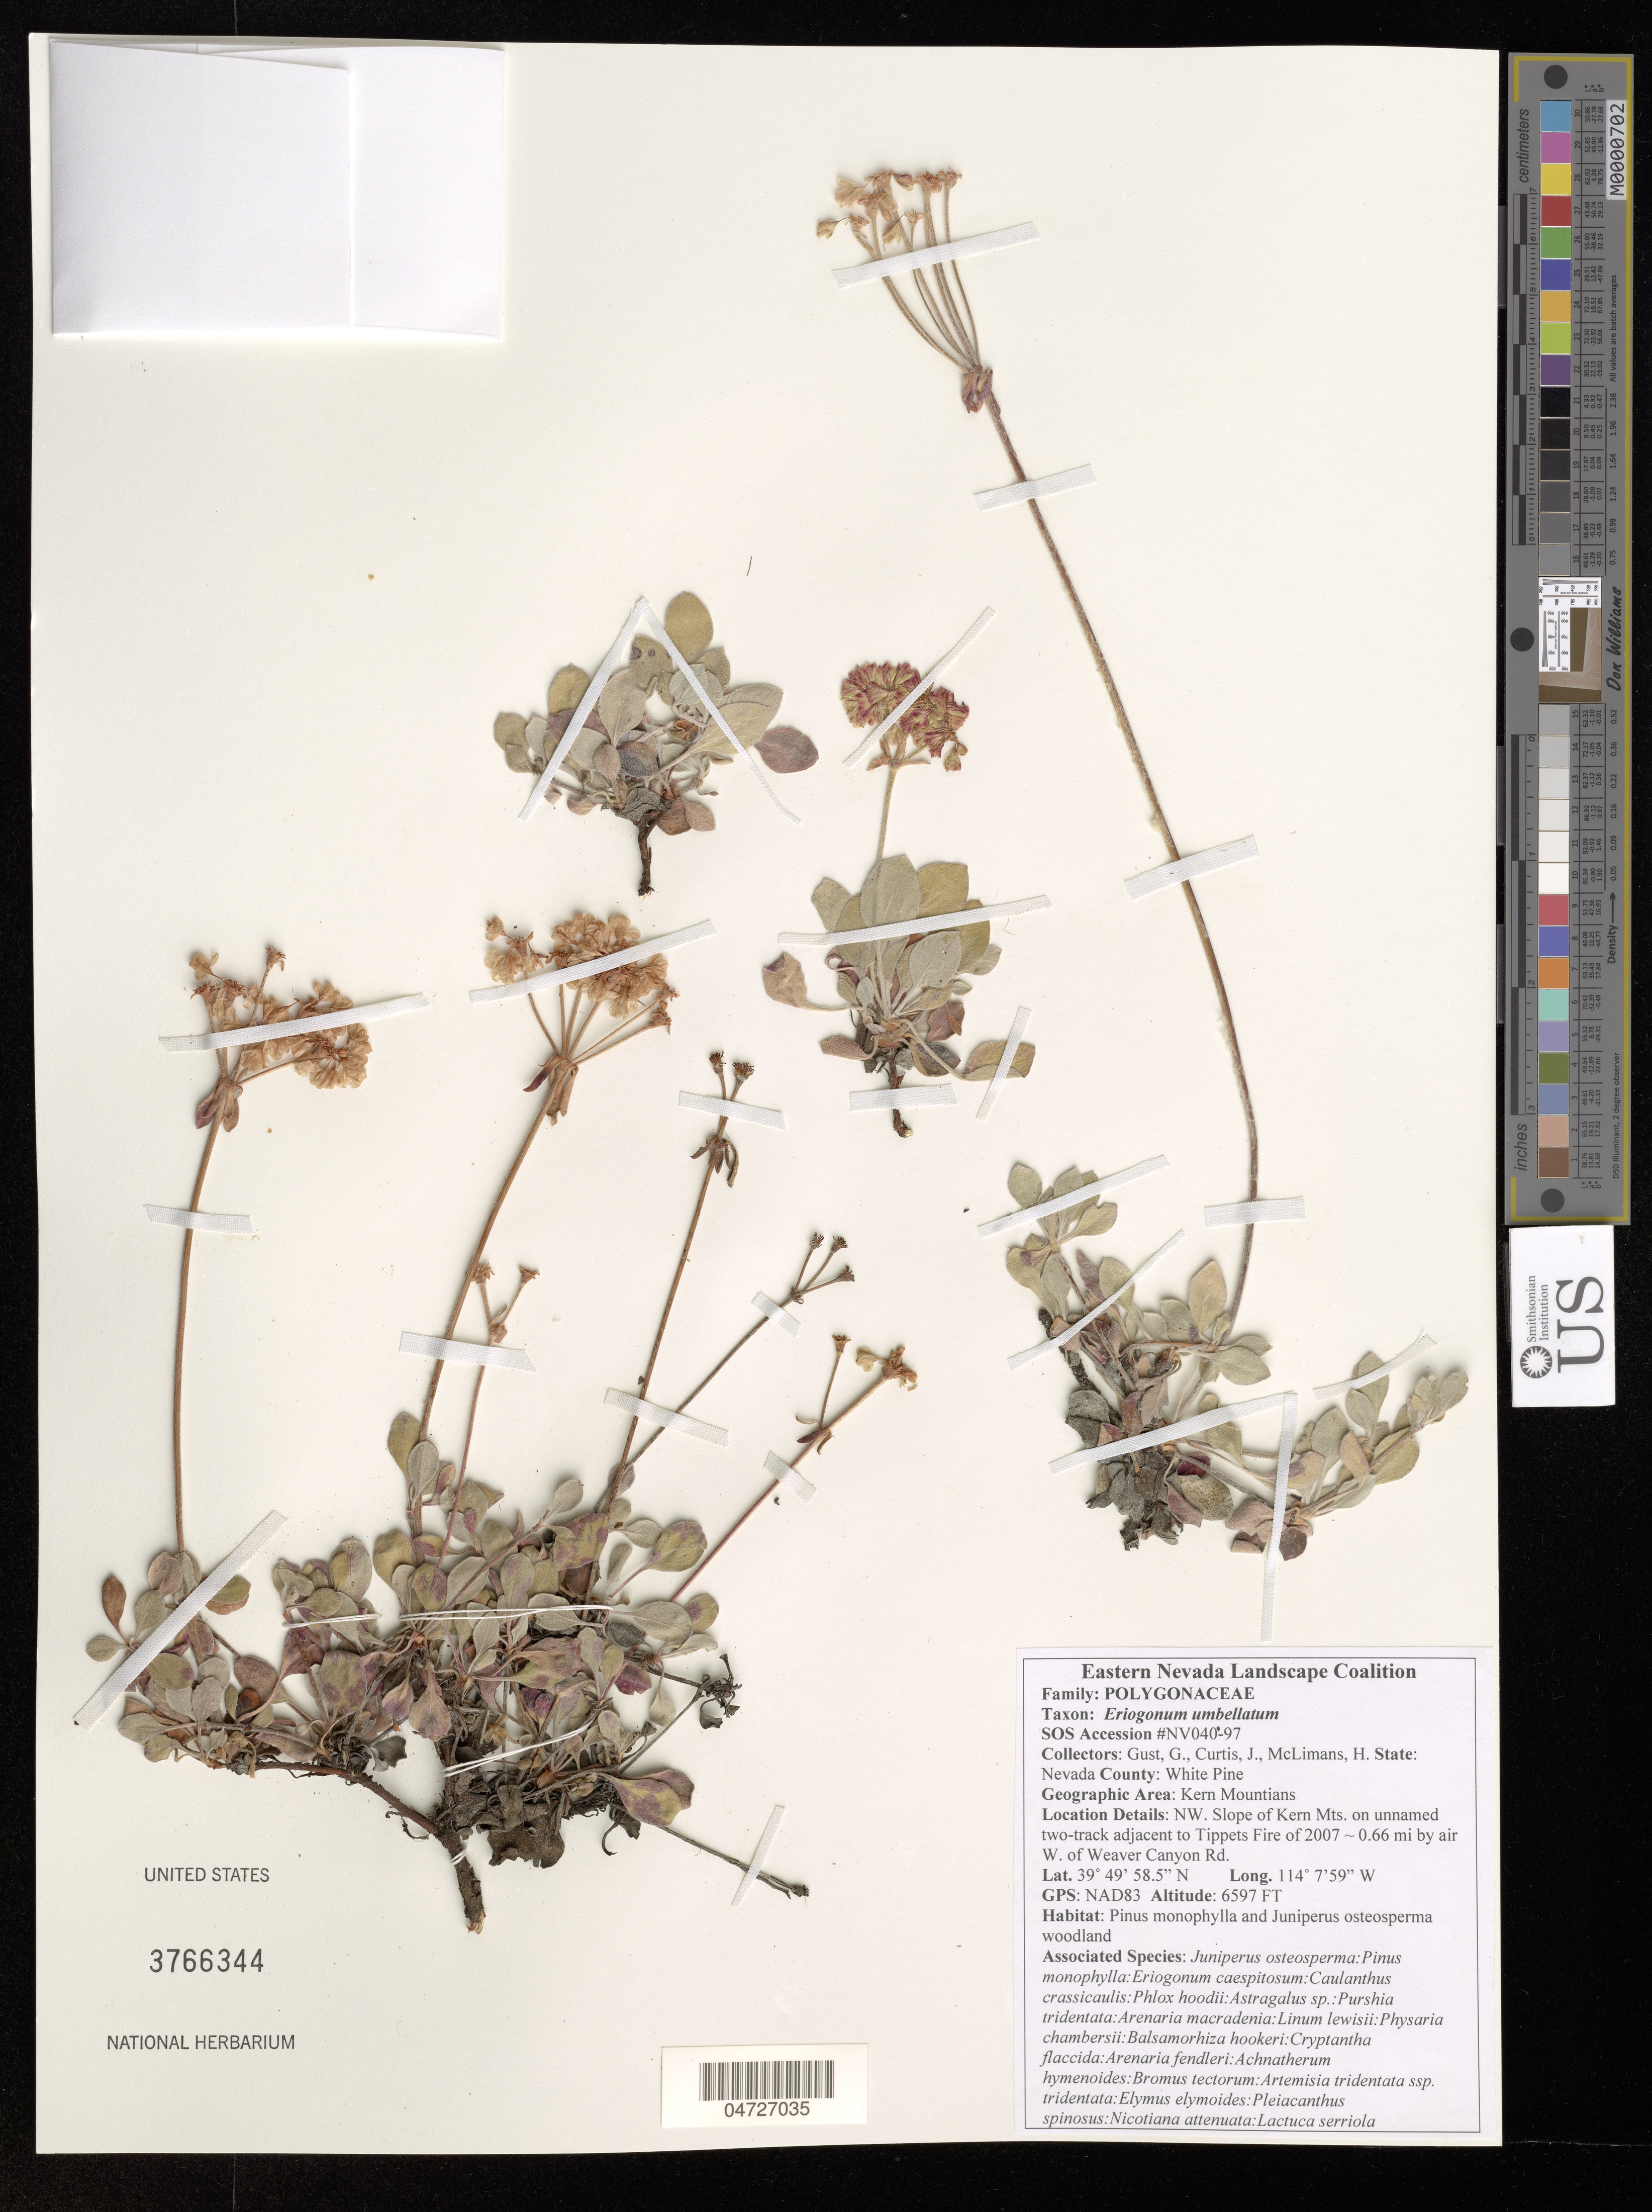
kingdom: Plantae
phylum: Tracheophyta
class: Magnoliopsida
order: Caryophyllales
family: Polygonaceae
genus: Eriogonum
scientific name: Eriogonum umbellatum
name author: Torr.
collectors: G. Gust, J. Curtis & H. McLimans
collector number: NV040-97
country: United States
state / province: Nevada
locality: County: White Pine. NW. Slope of Kern Mts. on unnamed two-tracl adjacent to Tippets Fire of 2007 ~0.66 mi by air W. of Weaver Canyon Rd.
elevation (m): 2011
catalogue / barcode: US 3766344